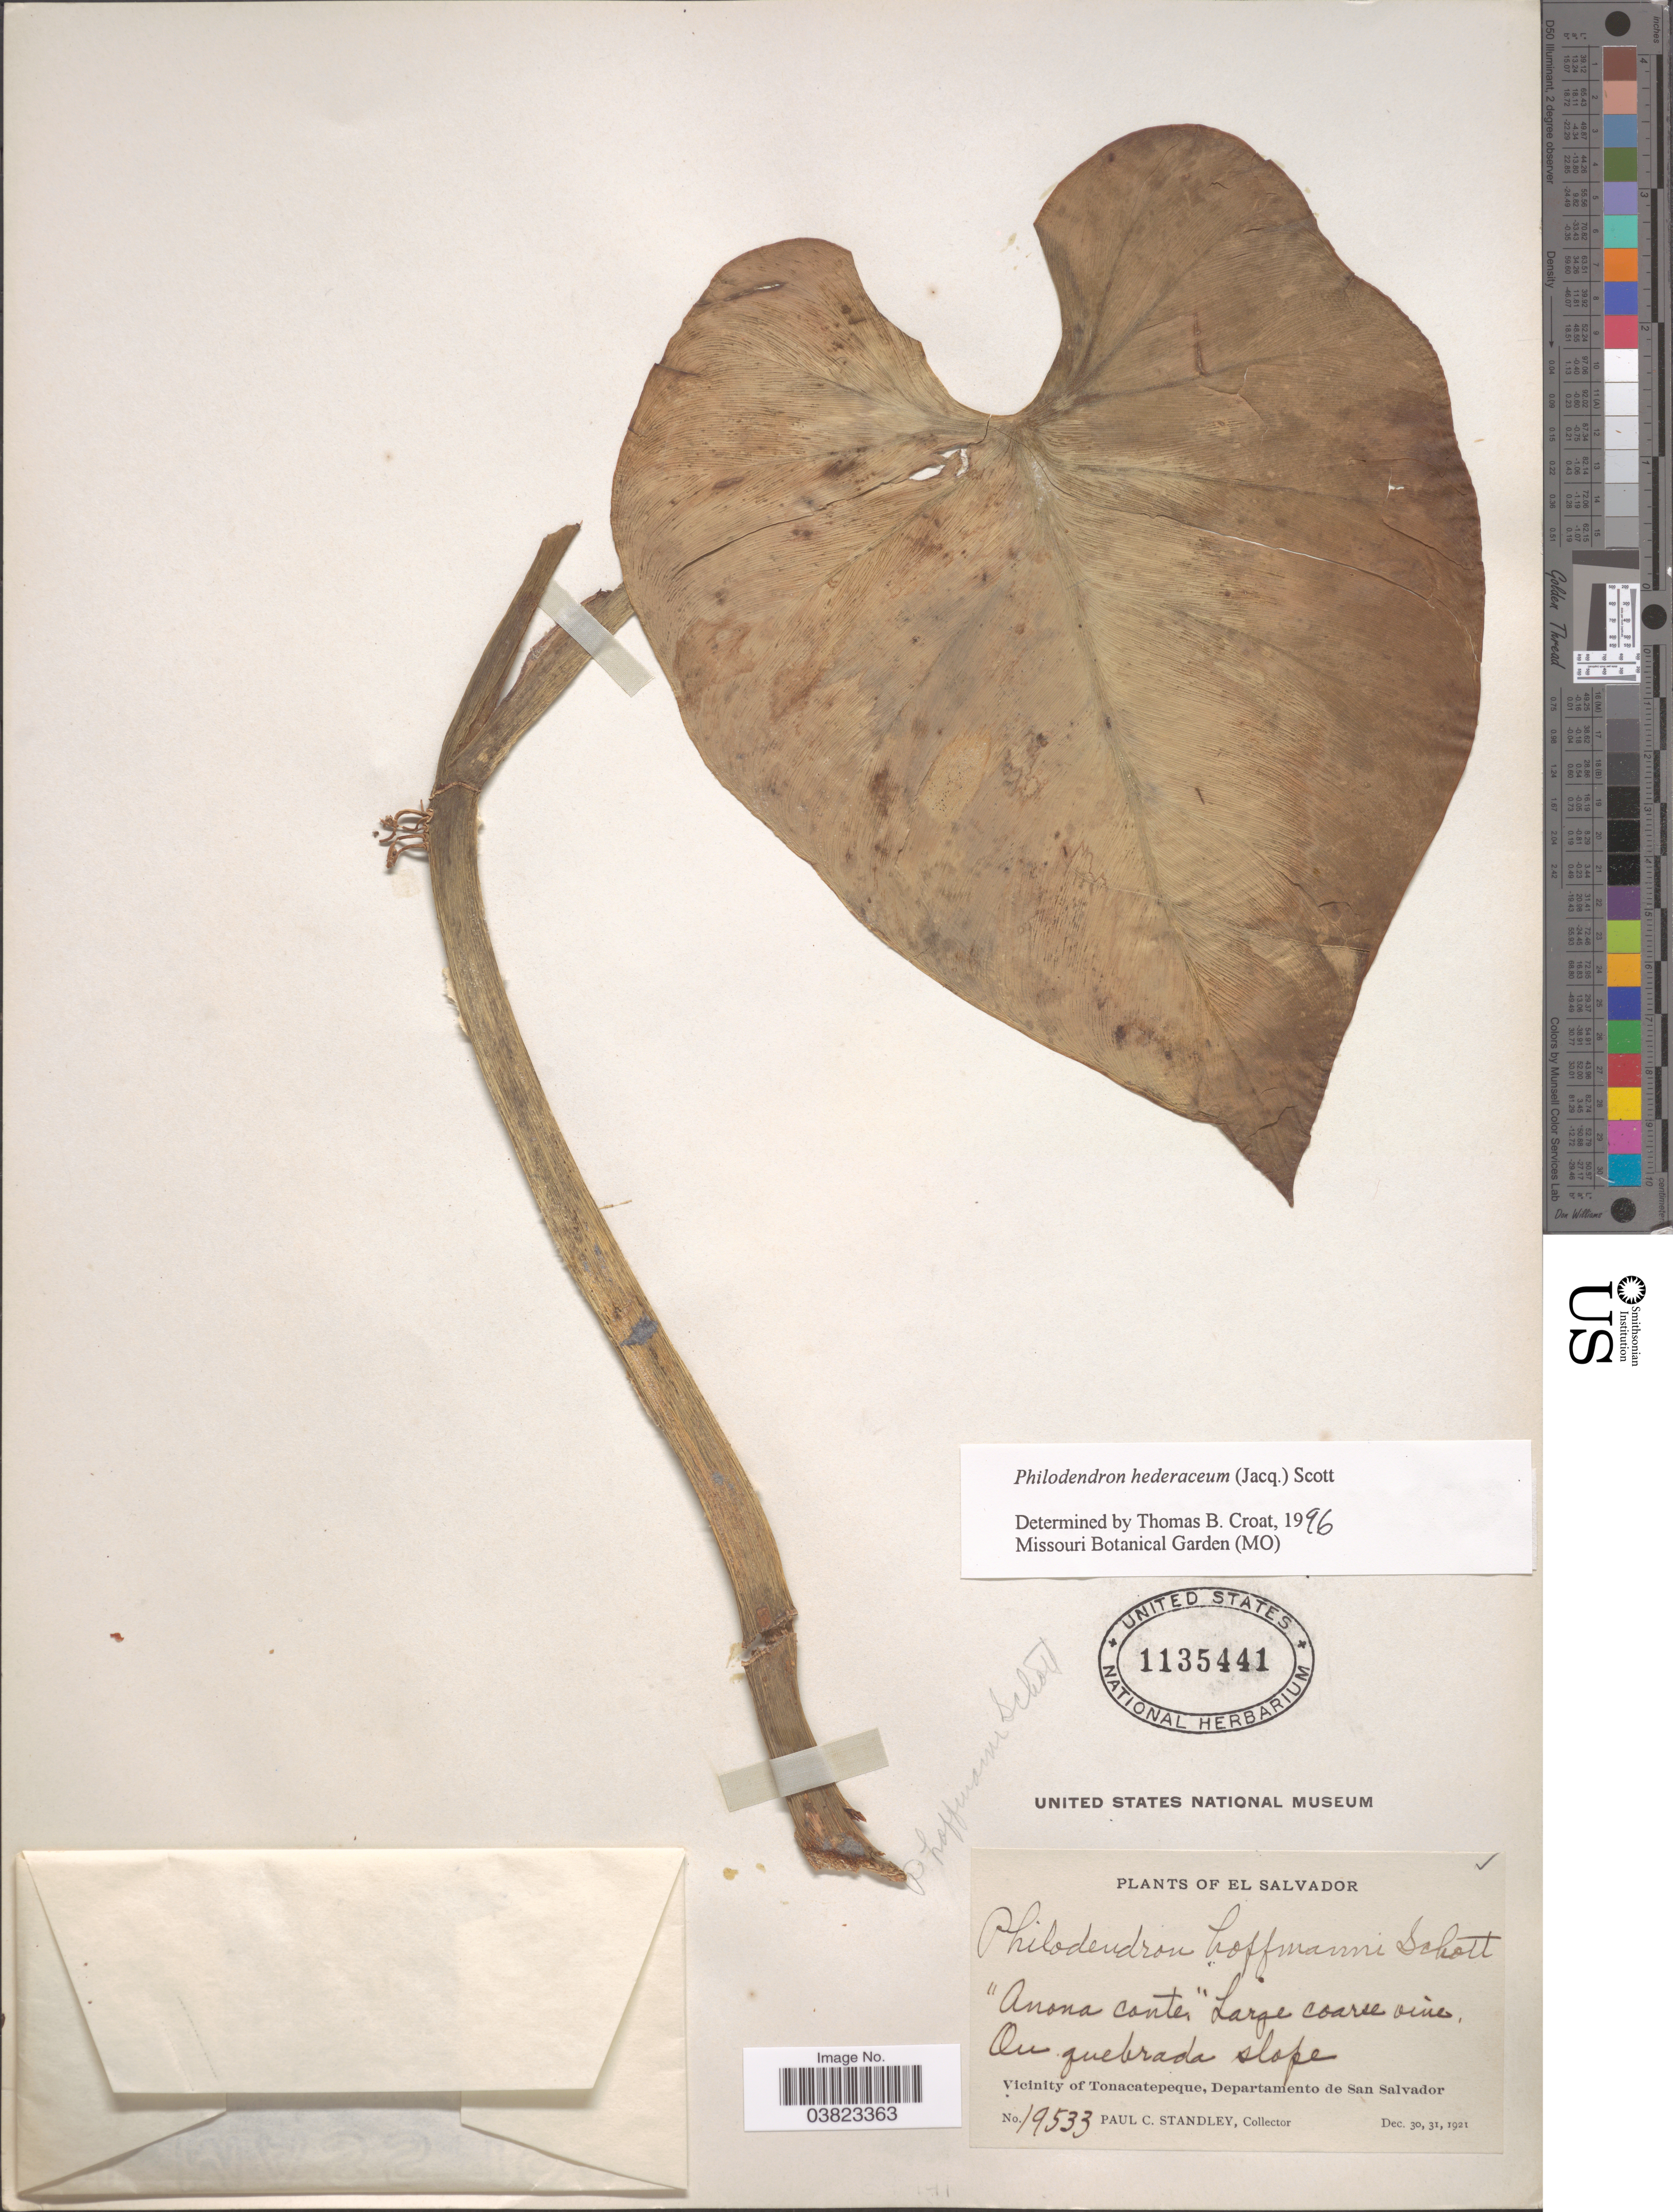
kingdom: Plantae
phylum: Tracheophyta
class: Liliopsida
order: Alismatales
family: Araceae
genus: Philodendron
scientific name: Philodendron hederaceum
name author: (Jacq.) Schott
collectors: P. C. Standley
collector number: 19533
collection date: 1921-12-30/1921-12-31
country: El Salvador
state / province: San Salvador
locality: On quebrada slope. Vicinity of Tonacatepeque, Departamento de San Salvador.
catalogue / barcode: US 1135441